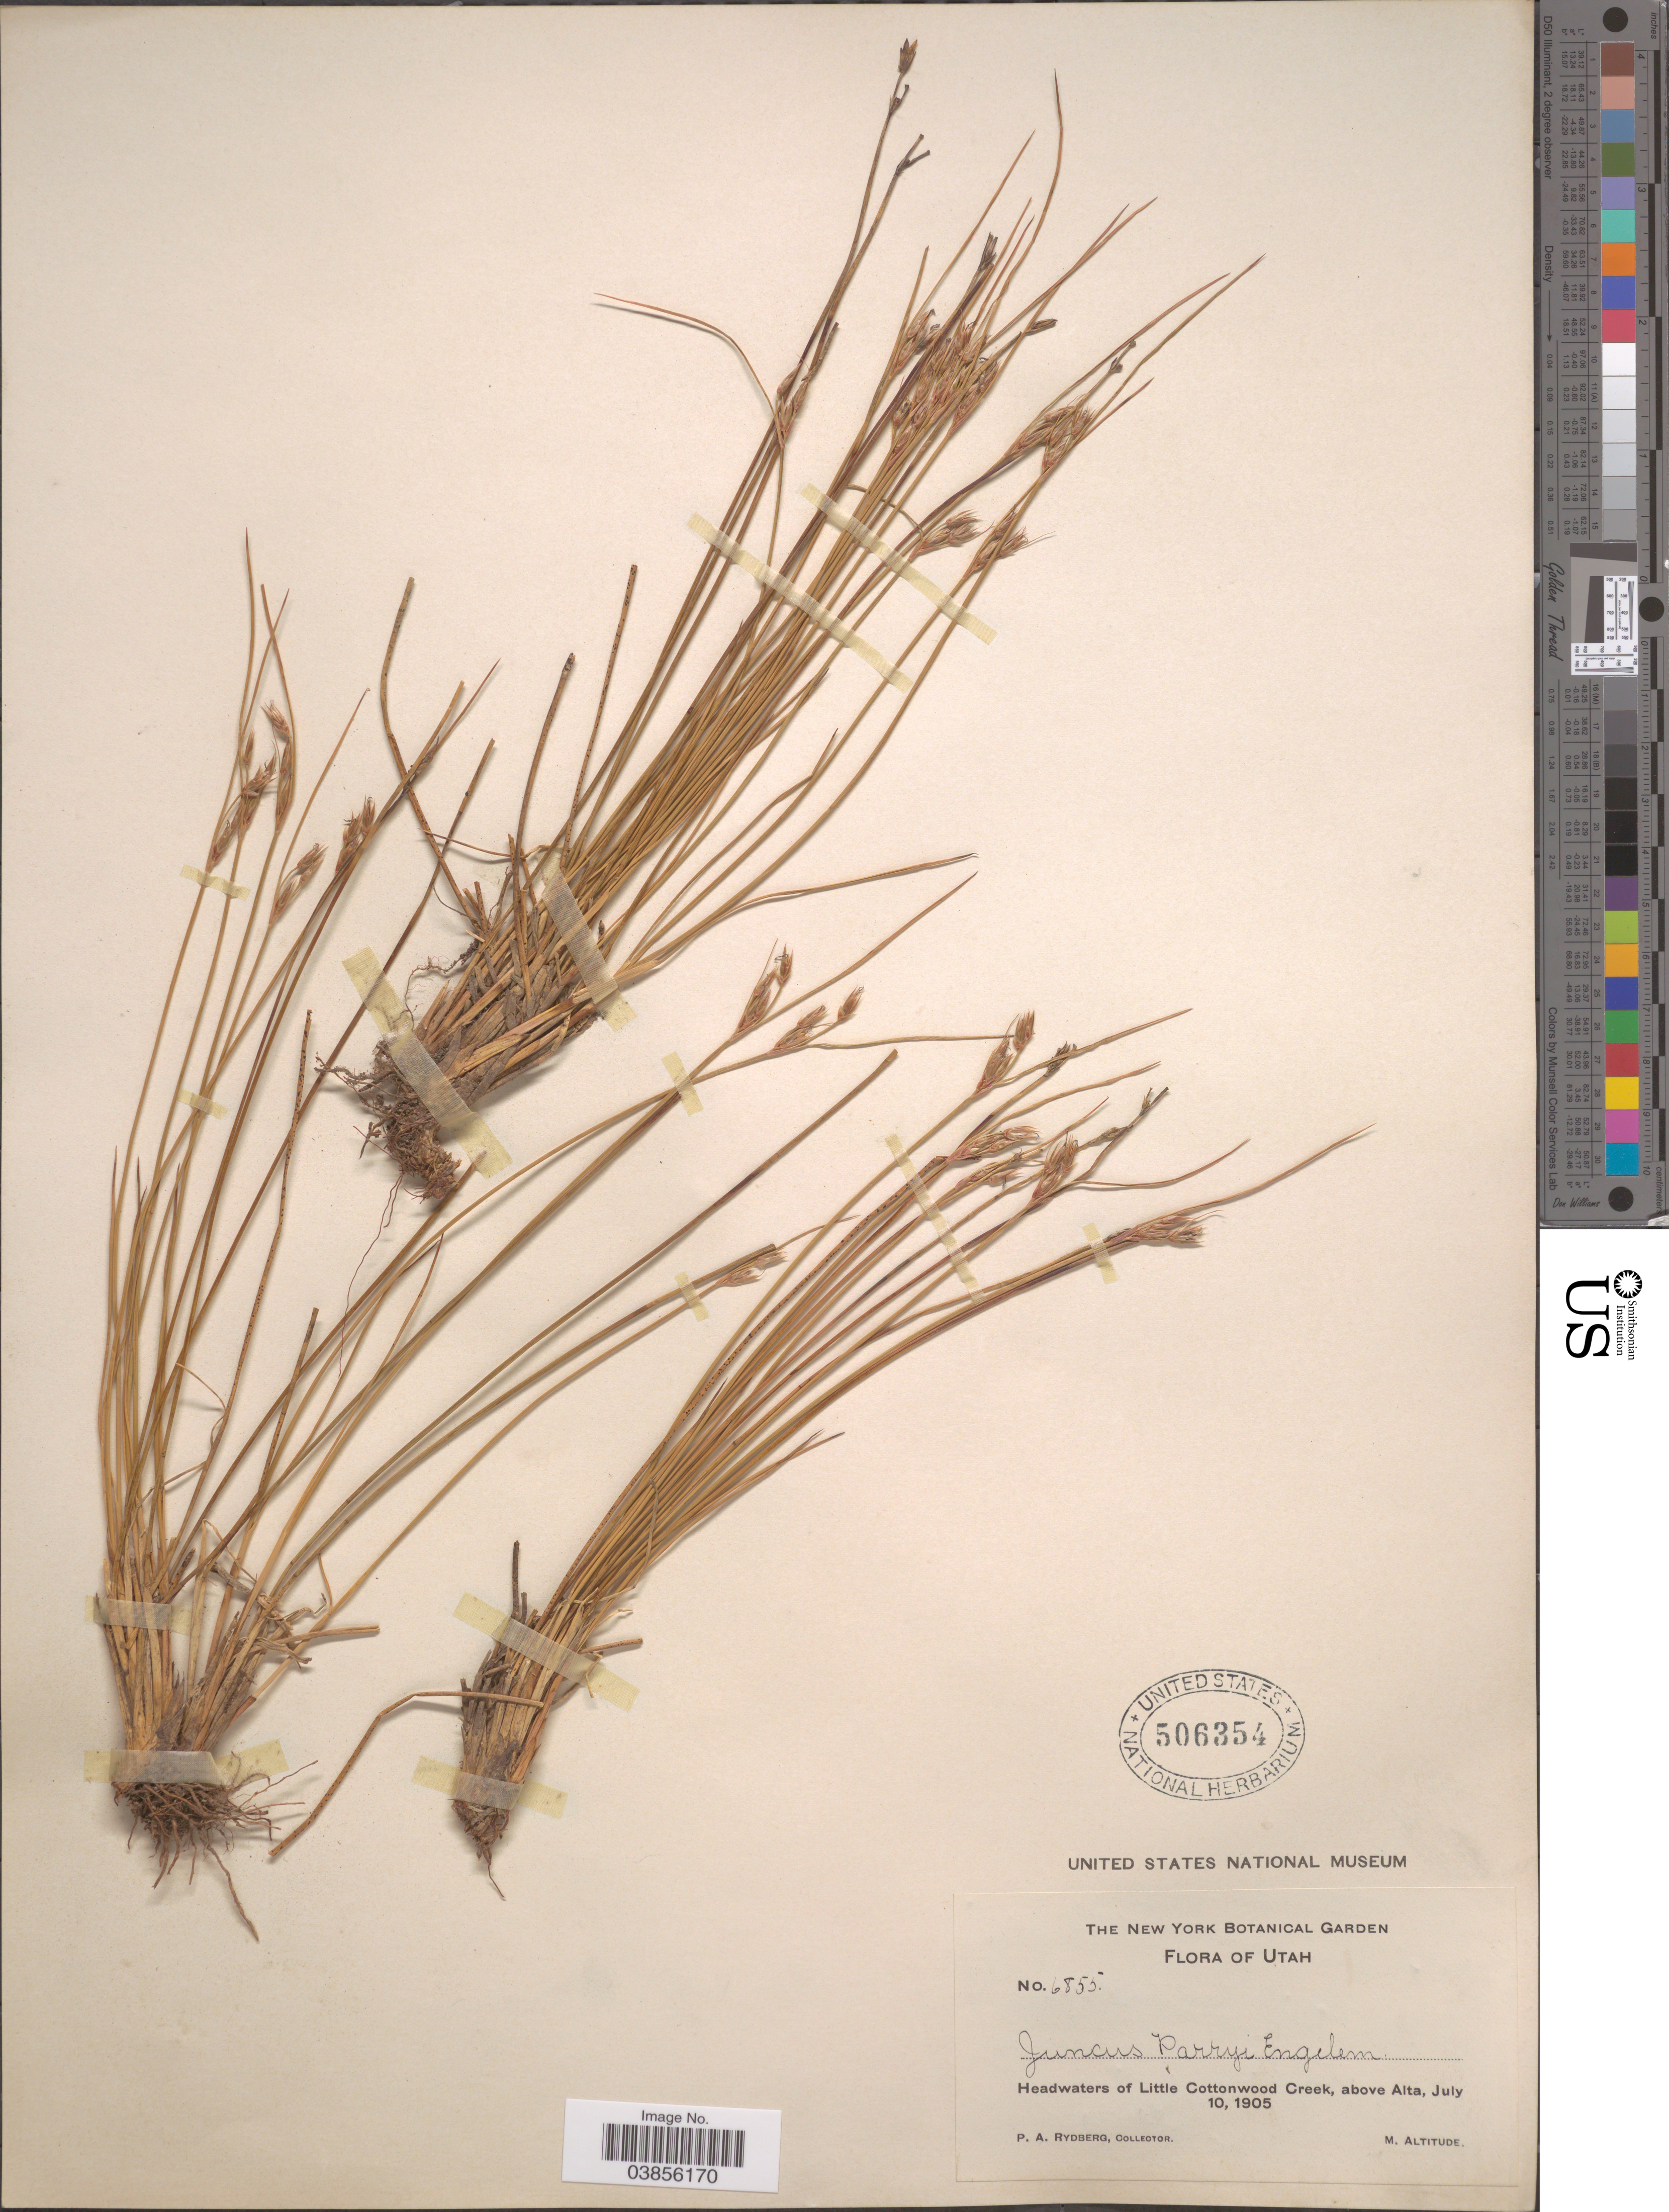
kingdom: Plantae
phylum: Tracheophyta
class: Liliopsida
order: Poales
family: Juncaceae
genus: Juncus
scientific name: Juncus parryi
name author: Engelm.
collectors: P. A. Rydberg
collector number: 6855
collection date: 1905-07-10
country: United States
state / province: Utah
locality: Headwaters of Little Cottonwood Creek, above Alta.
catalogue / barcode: US 506354